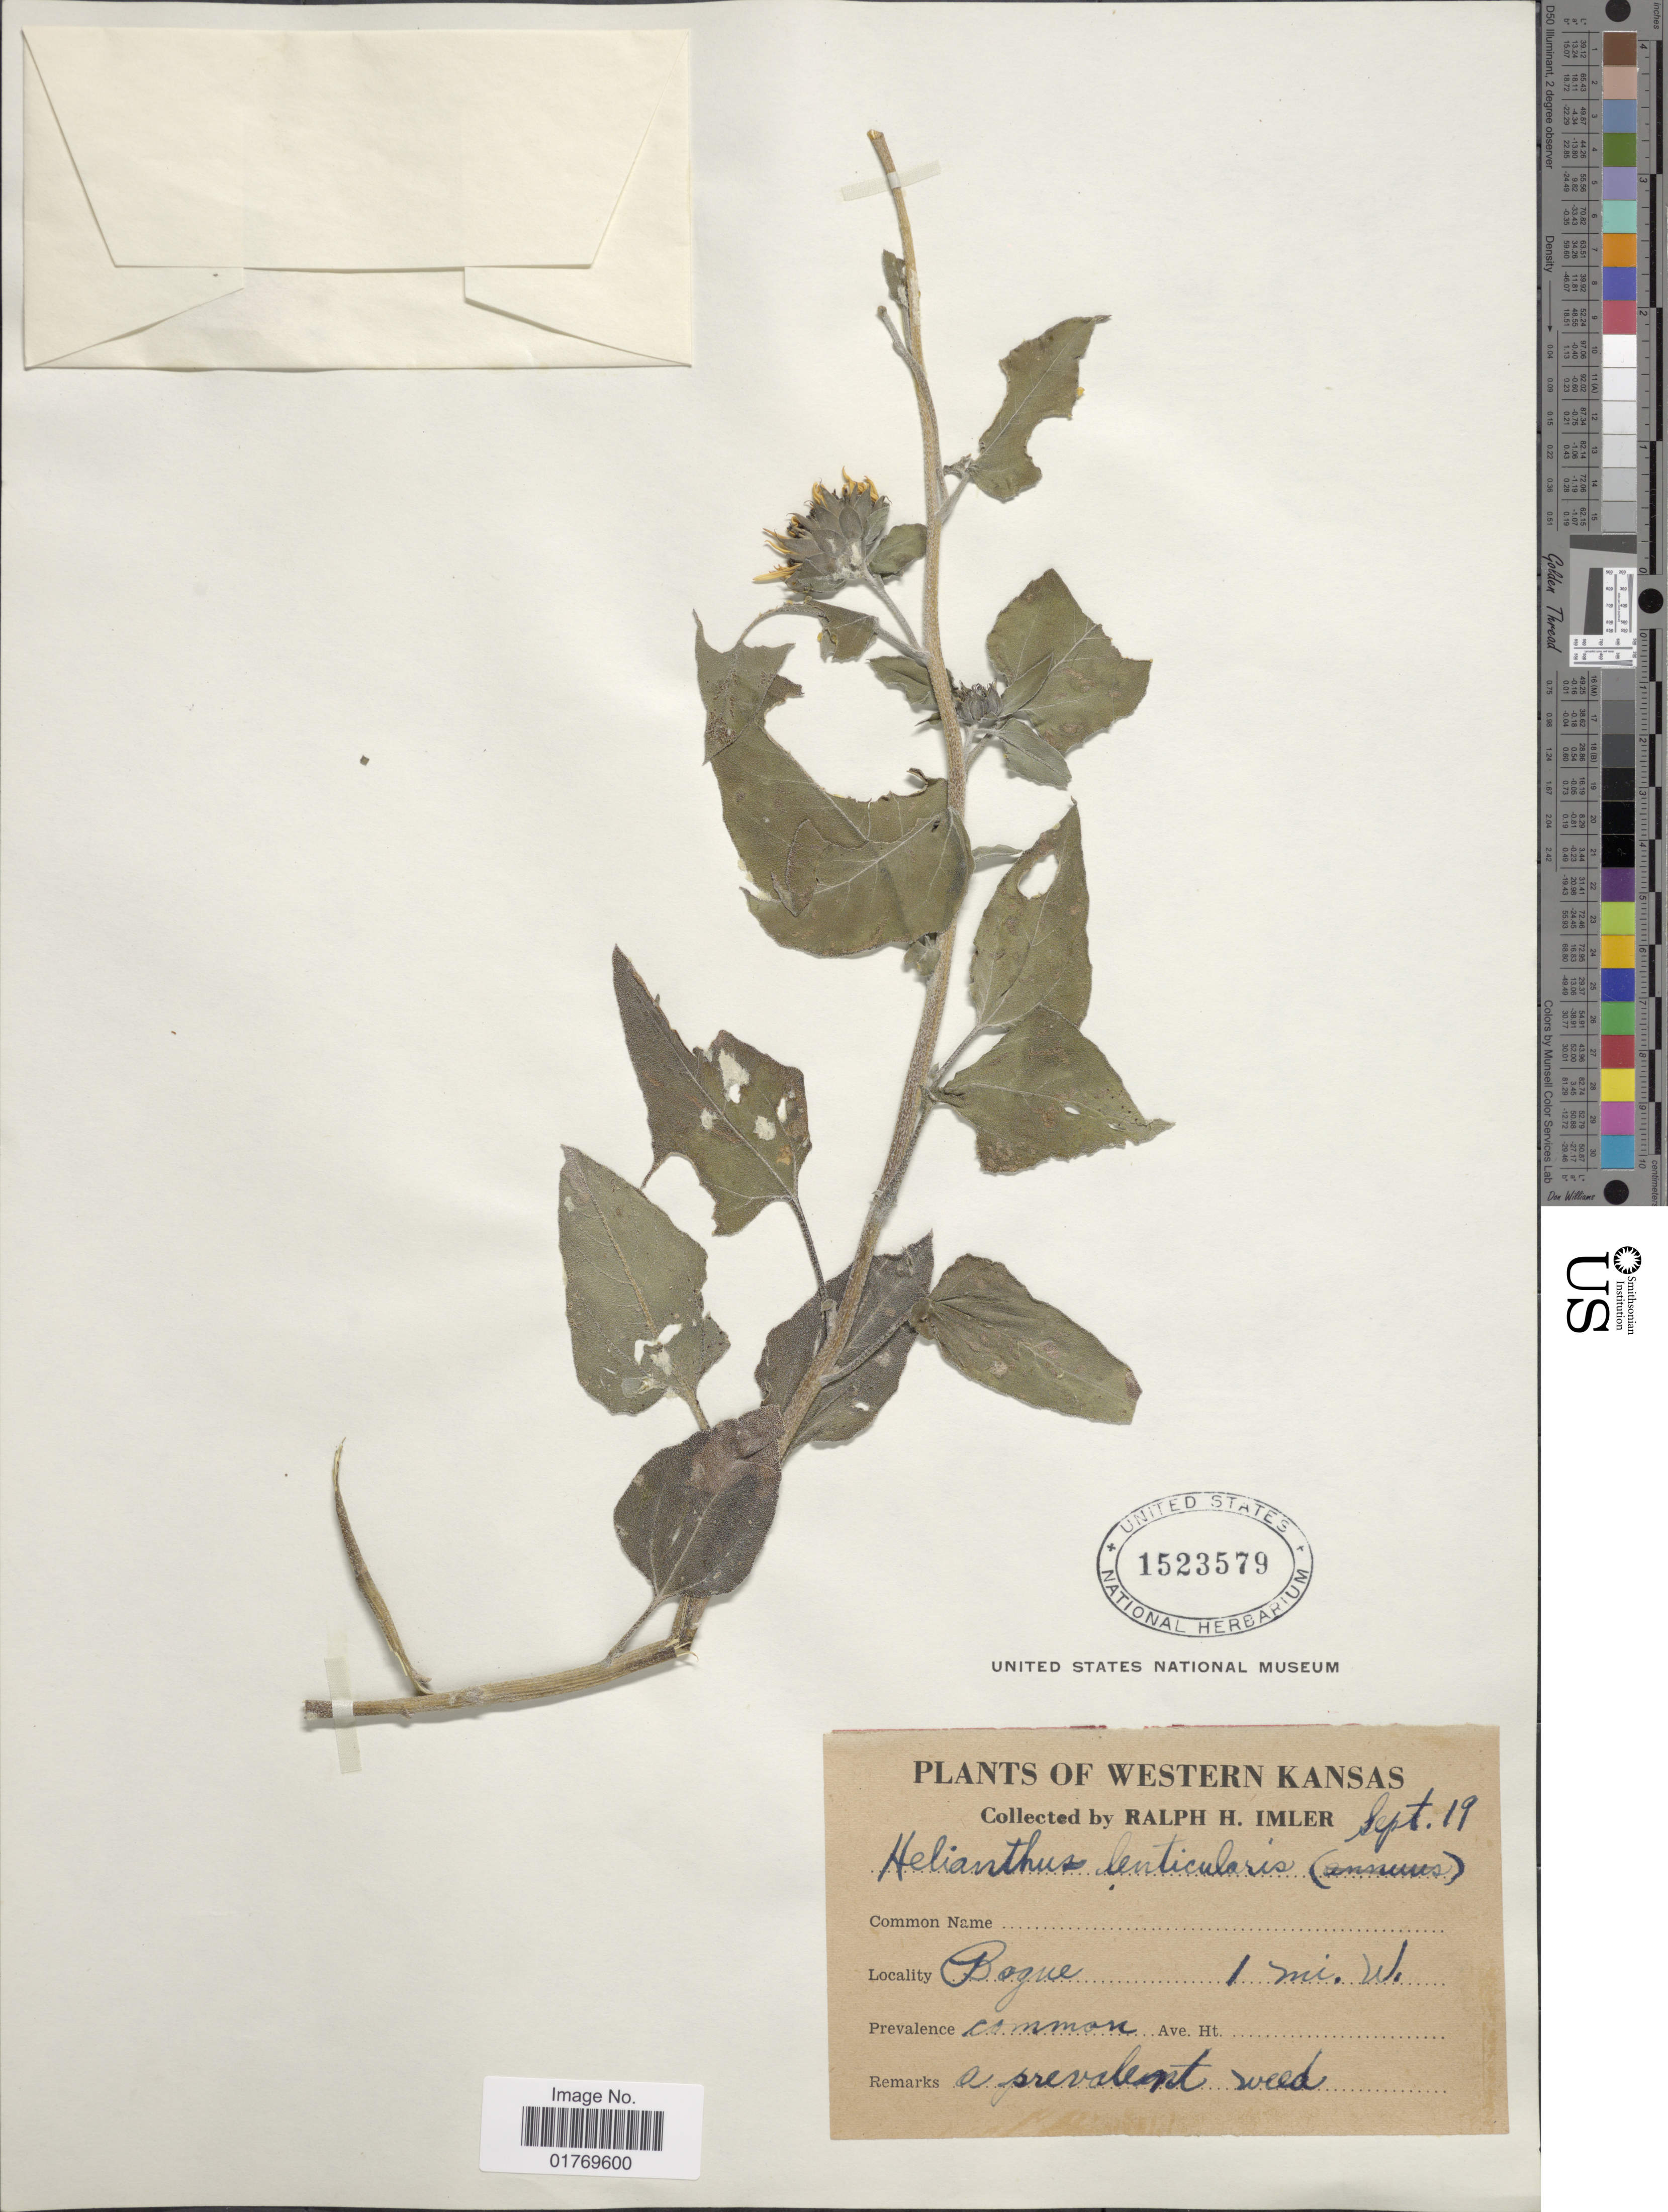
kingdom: Plantae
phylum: Tracheophyta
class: Magnoliopsida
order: Asterales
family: Asteraceae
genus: Helianthus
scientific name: Helianthus annuus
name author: L.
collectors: R. Imler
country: United States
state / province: Kansas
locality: Western Kansas. Bogue, 1 mi. W.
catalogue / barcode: US 1523579